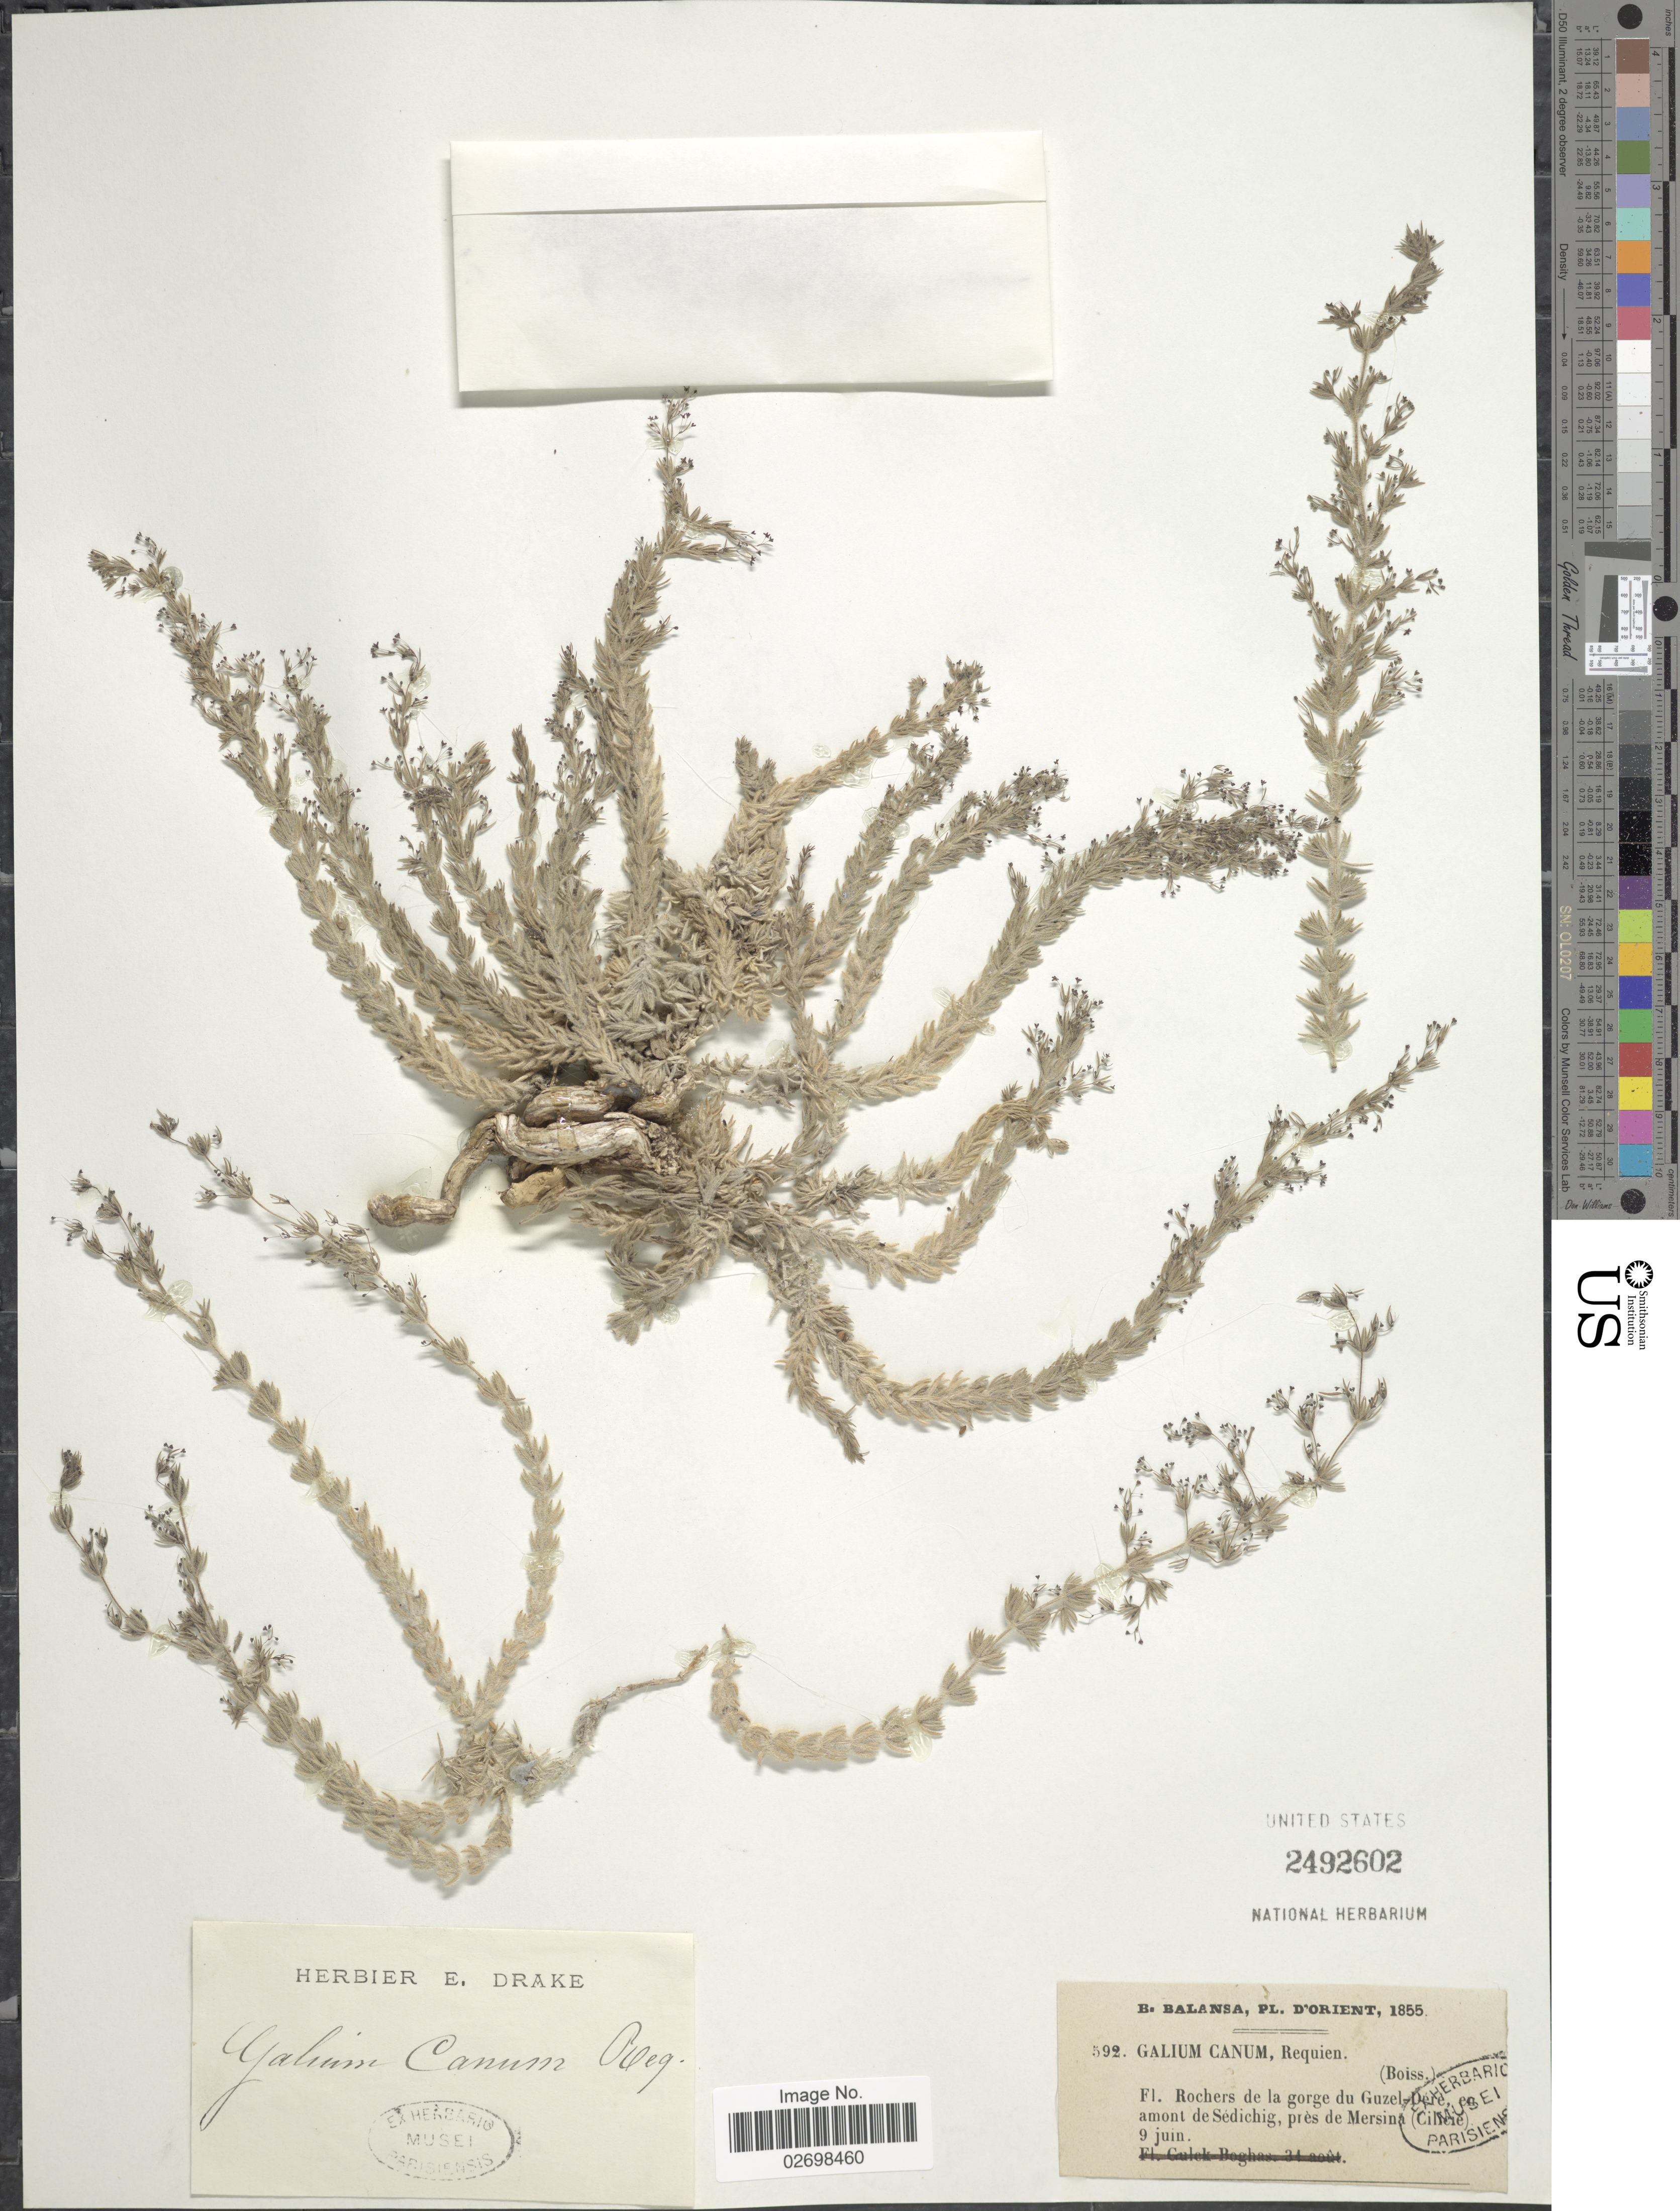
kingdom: Plantae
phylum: Tracheophyta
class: Magnoliopsida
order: Gentianales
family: Rubiaceae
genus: Galium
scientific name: Galium canum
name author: Req. ex DC.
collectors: B. Balansa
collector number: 592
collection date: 1855-06-09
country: Turkey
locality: D'Orient, rochers de la gorge du Guzel-Dere amont de Sedichig, pres de Mersina (Cilice) [interpreted]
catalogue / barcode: US 2492602